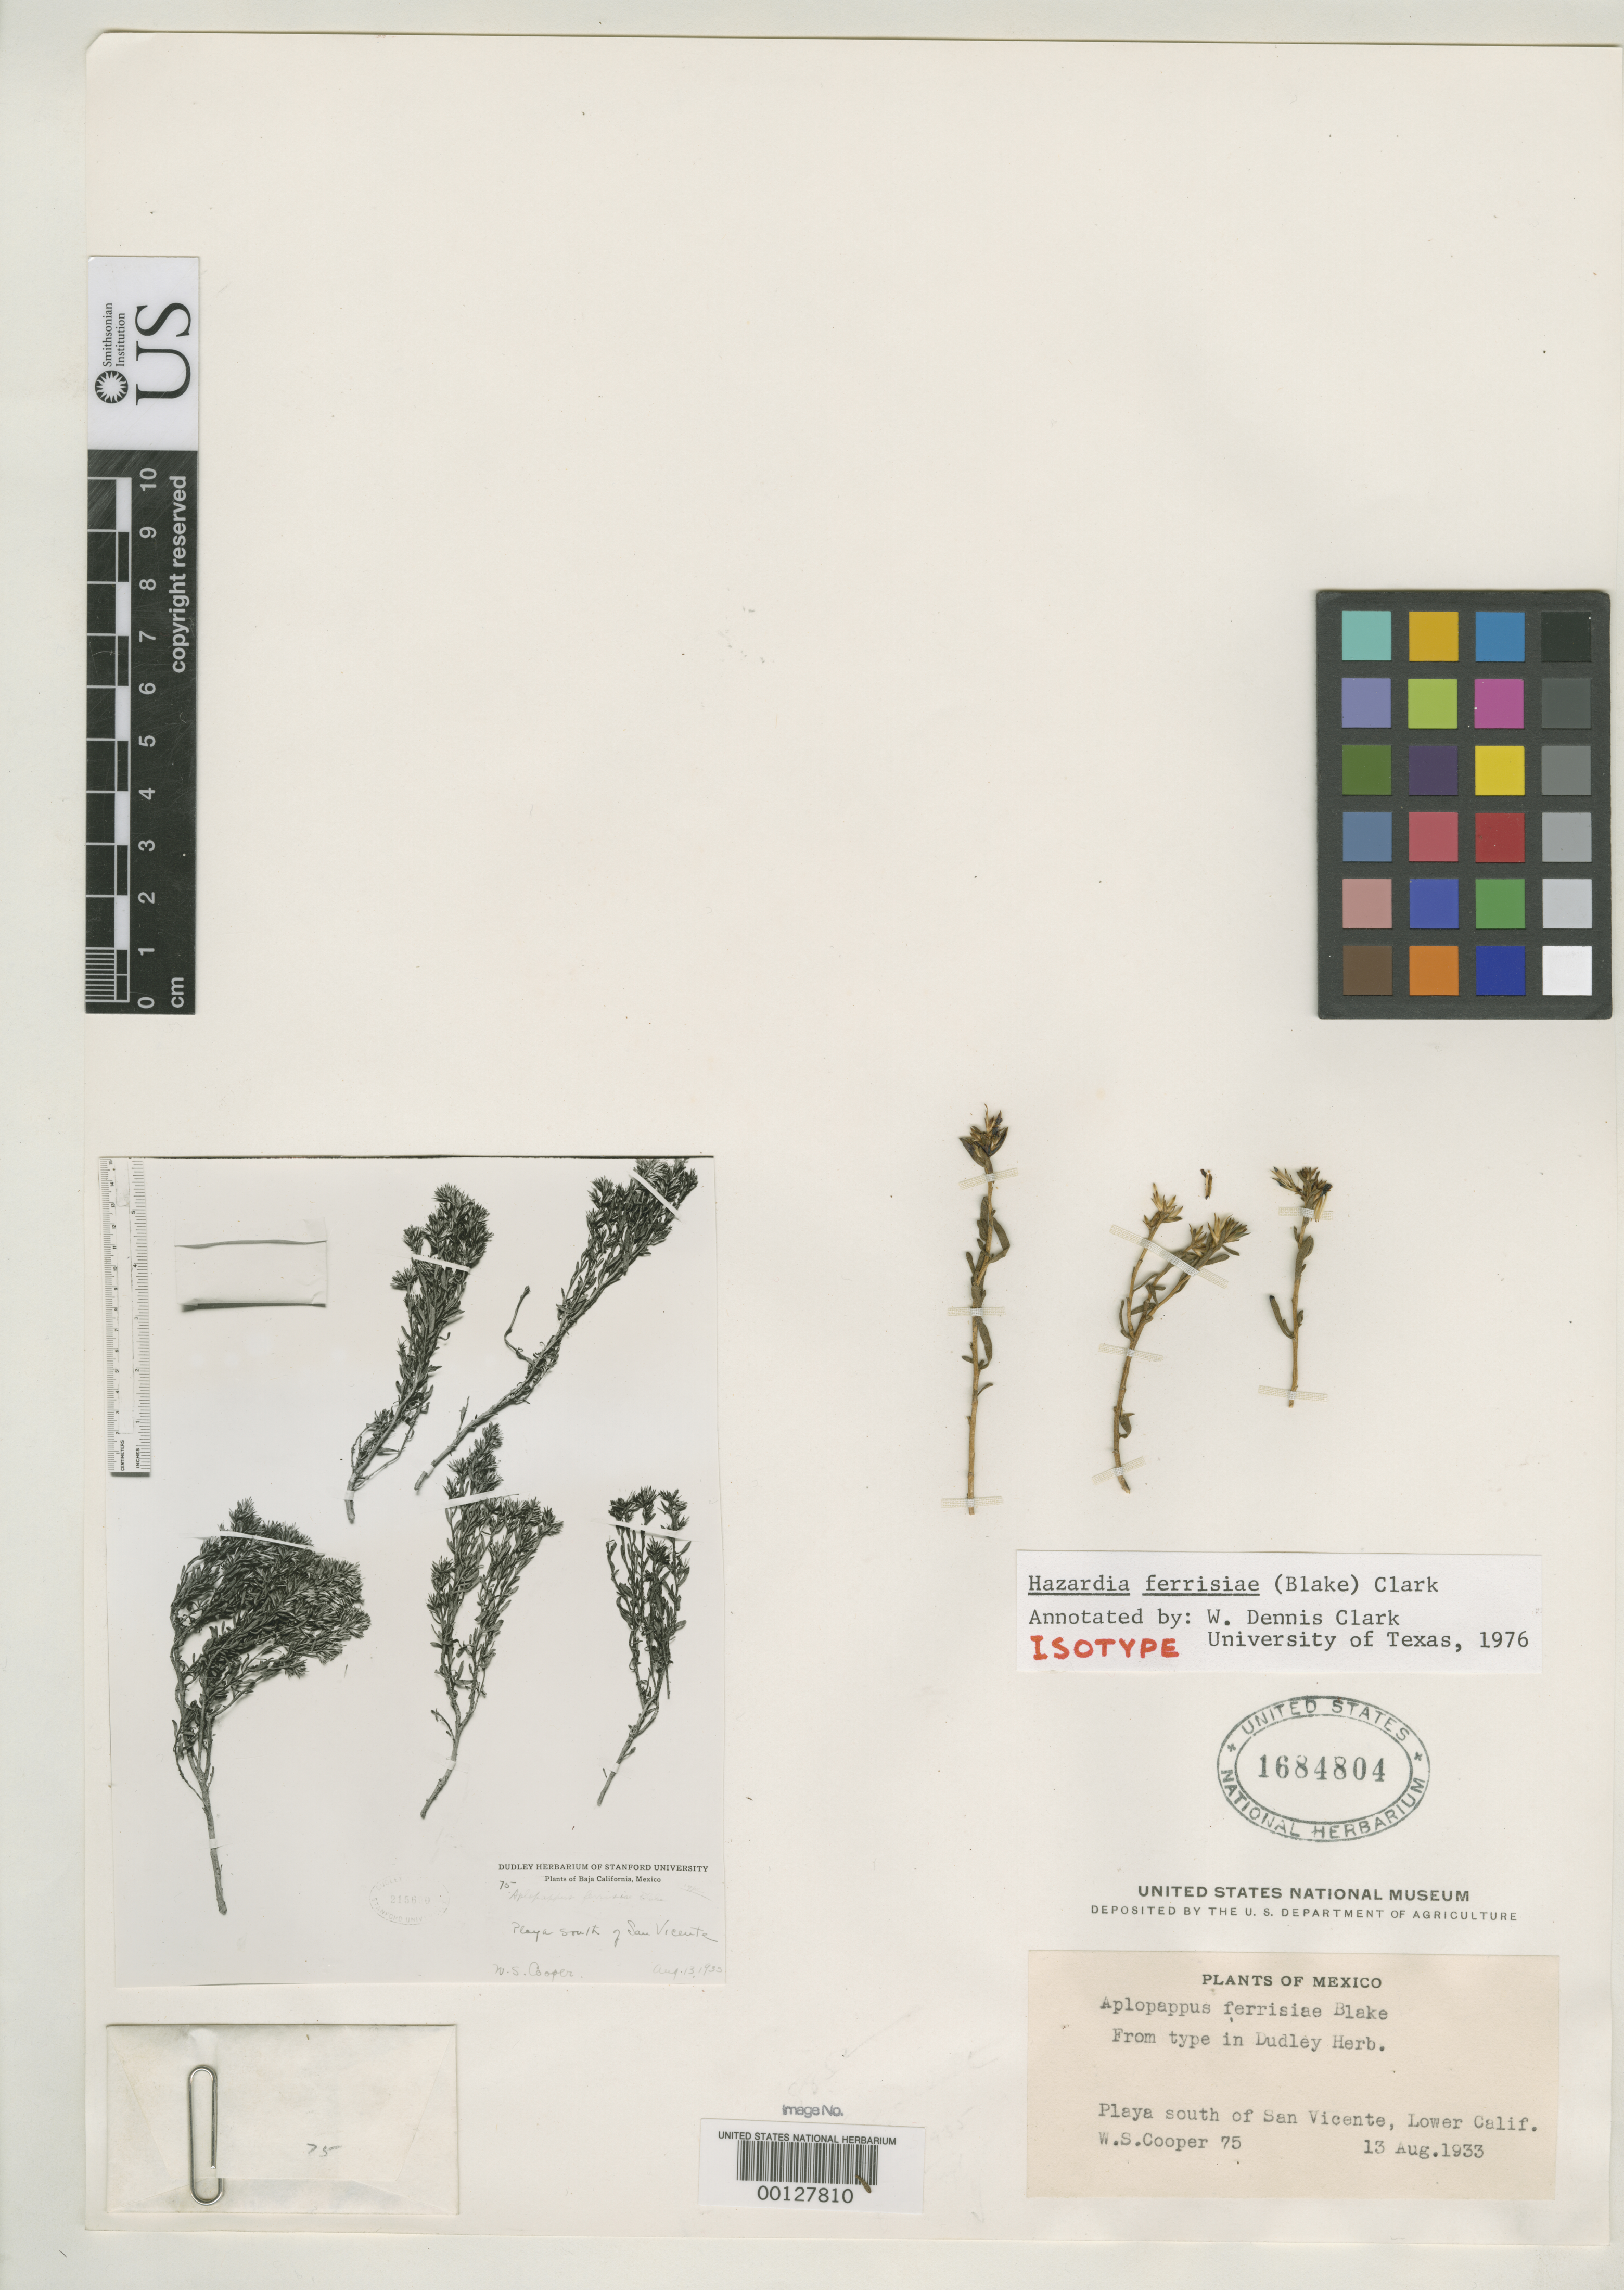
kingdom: Plantae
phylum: Tracheophyta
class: Magnoliopsida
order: Asterales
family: Asteraceae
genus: Haplopappus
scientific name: Haplopappus ferrisiae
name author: S.F. Blake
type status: Type Fragment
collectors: W. S. Cooper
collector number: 75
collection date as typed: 13 Aug 1933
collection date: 1933-08-13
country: Mexico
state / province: Baja California Norte / Baja California Sur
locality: Playa.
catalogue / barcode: US 1684804